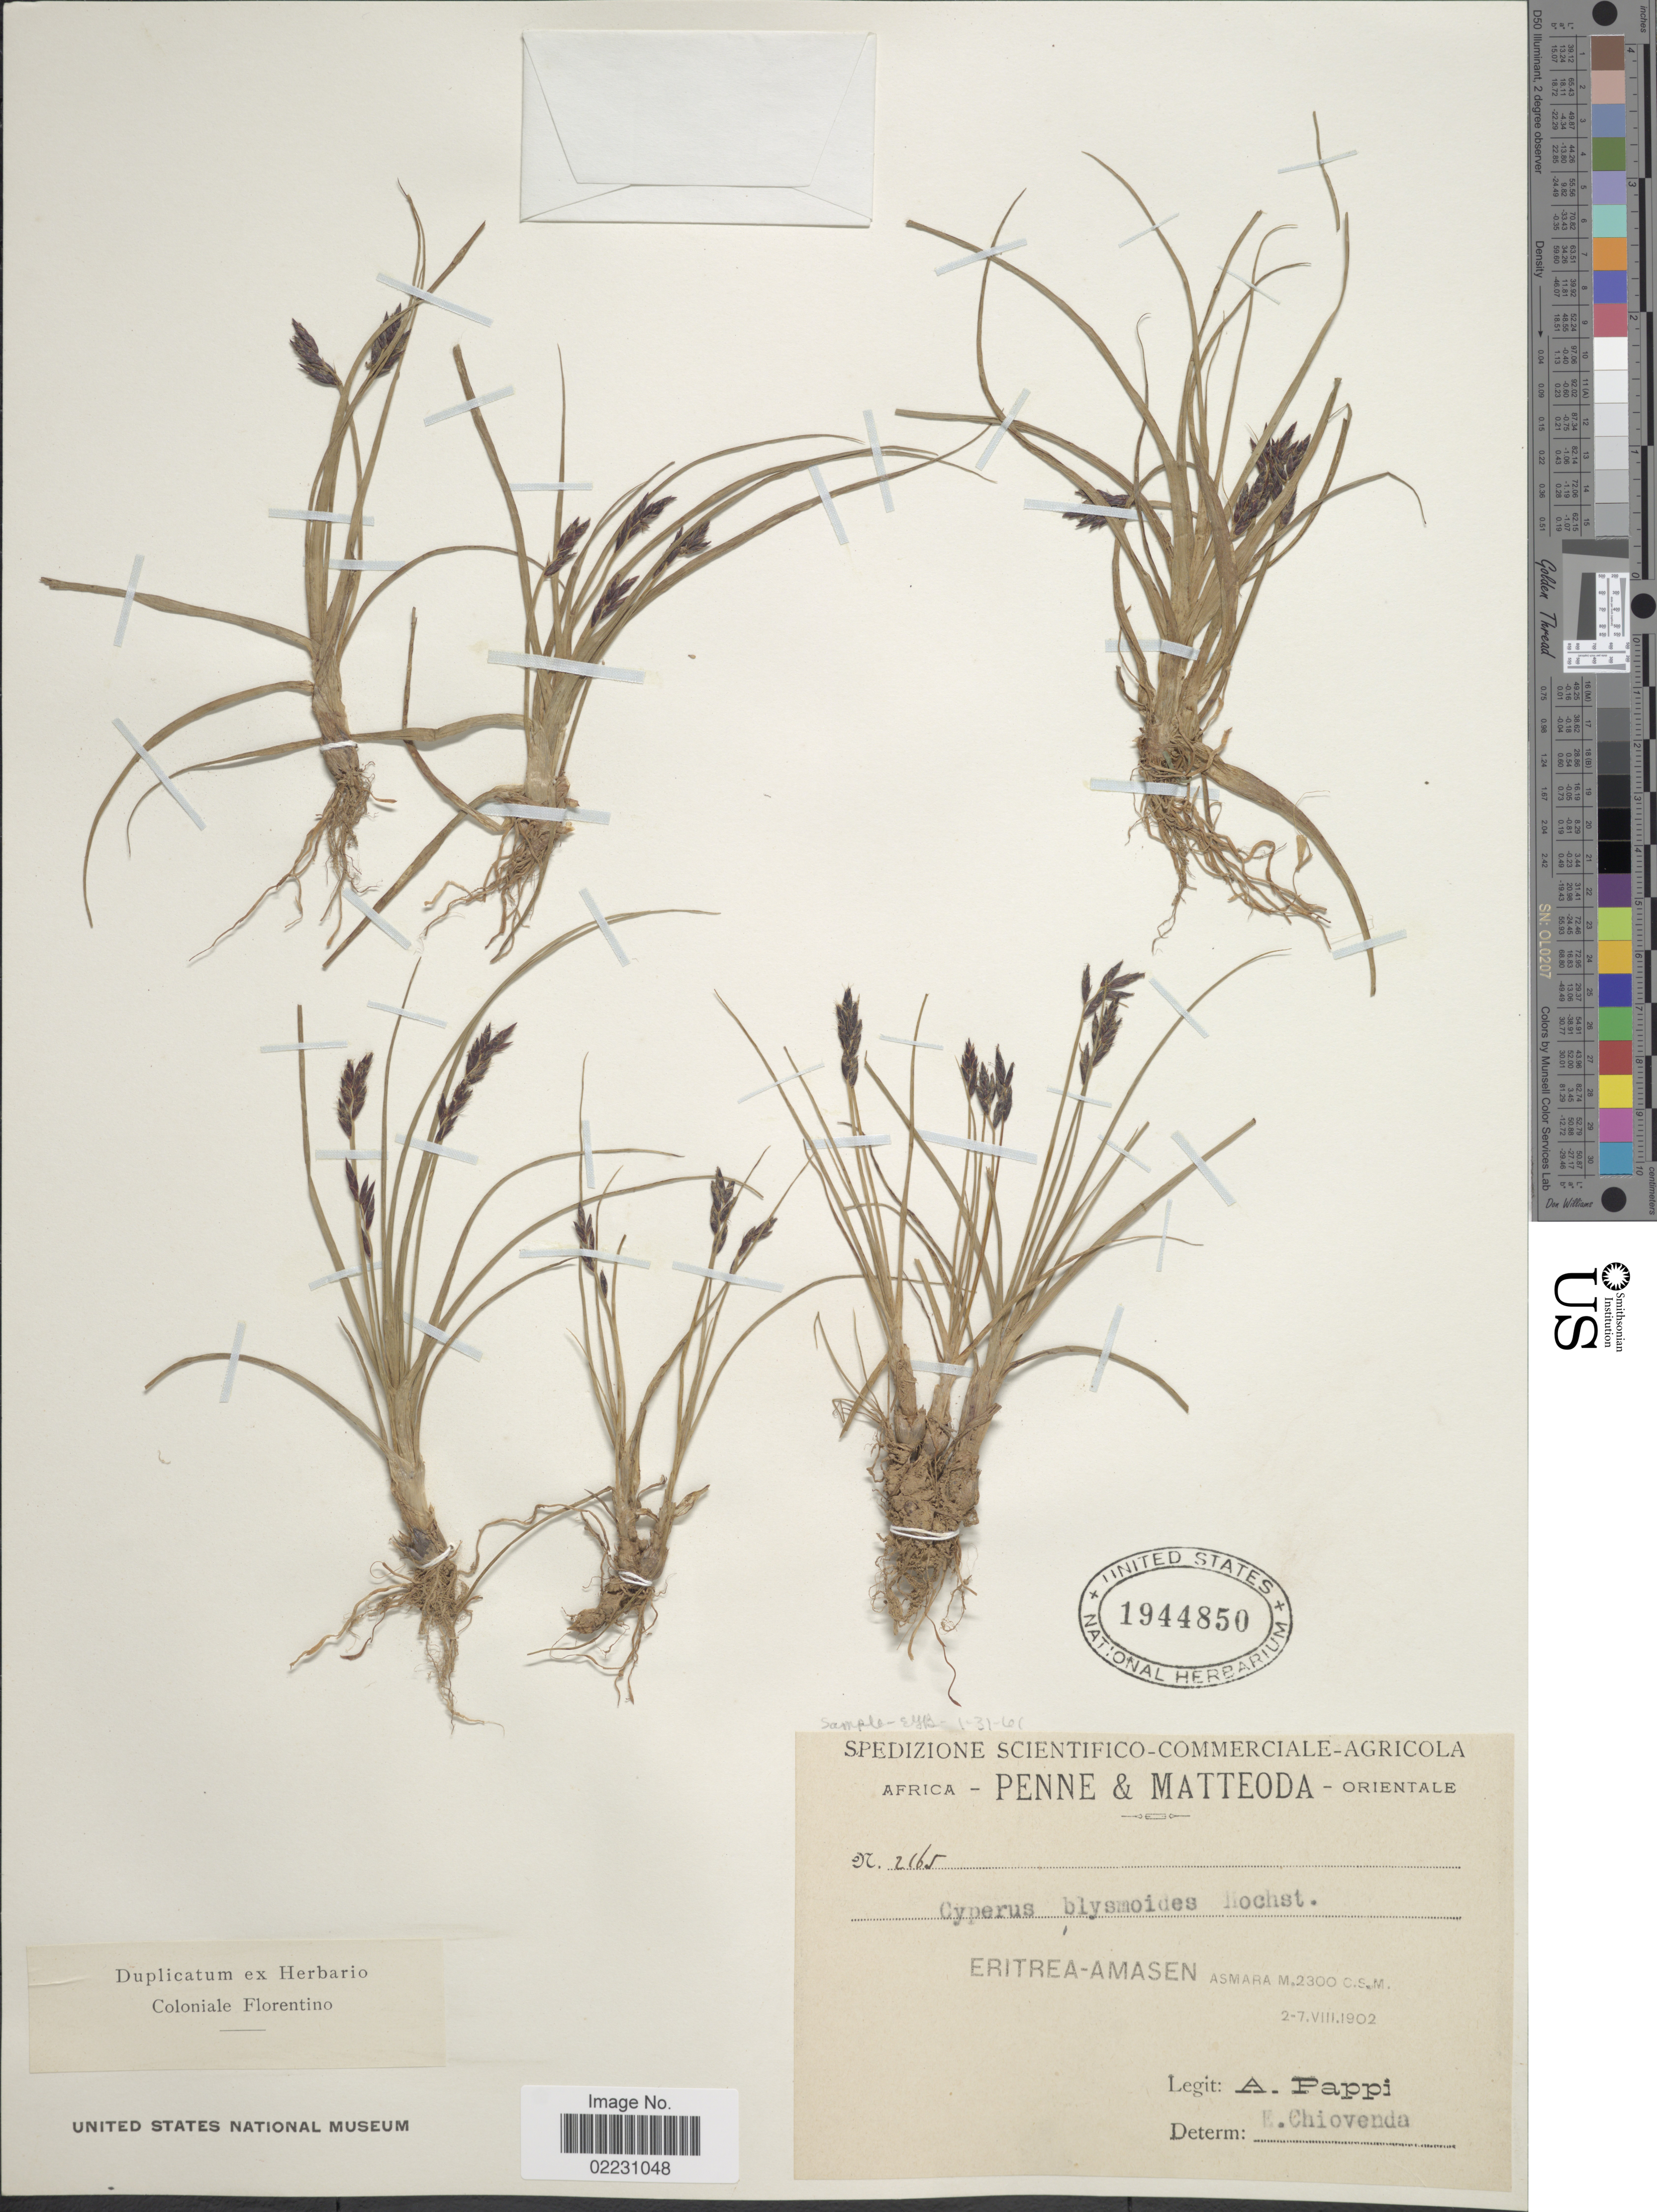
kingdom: Plantae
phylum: Tracheophyta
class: Liliopsida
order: Poales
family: Cyperaceae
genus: Cyperus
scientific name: Cyperus blysmoides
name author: Hochst. ex C.B. Clarke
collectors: A. Pappi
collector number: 2165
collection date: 1902-08-02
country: Eritrea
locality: Eritea-Amasen Asmara M. Africa - orientale.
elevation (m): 2300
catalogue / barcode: US 1944850